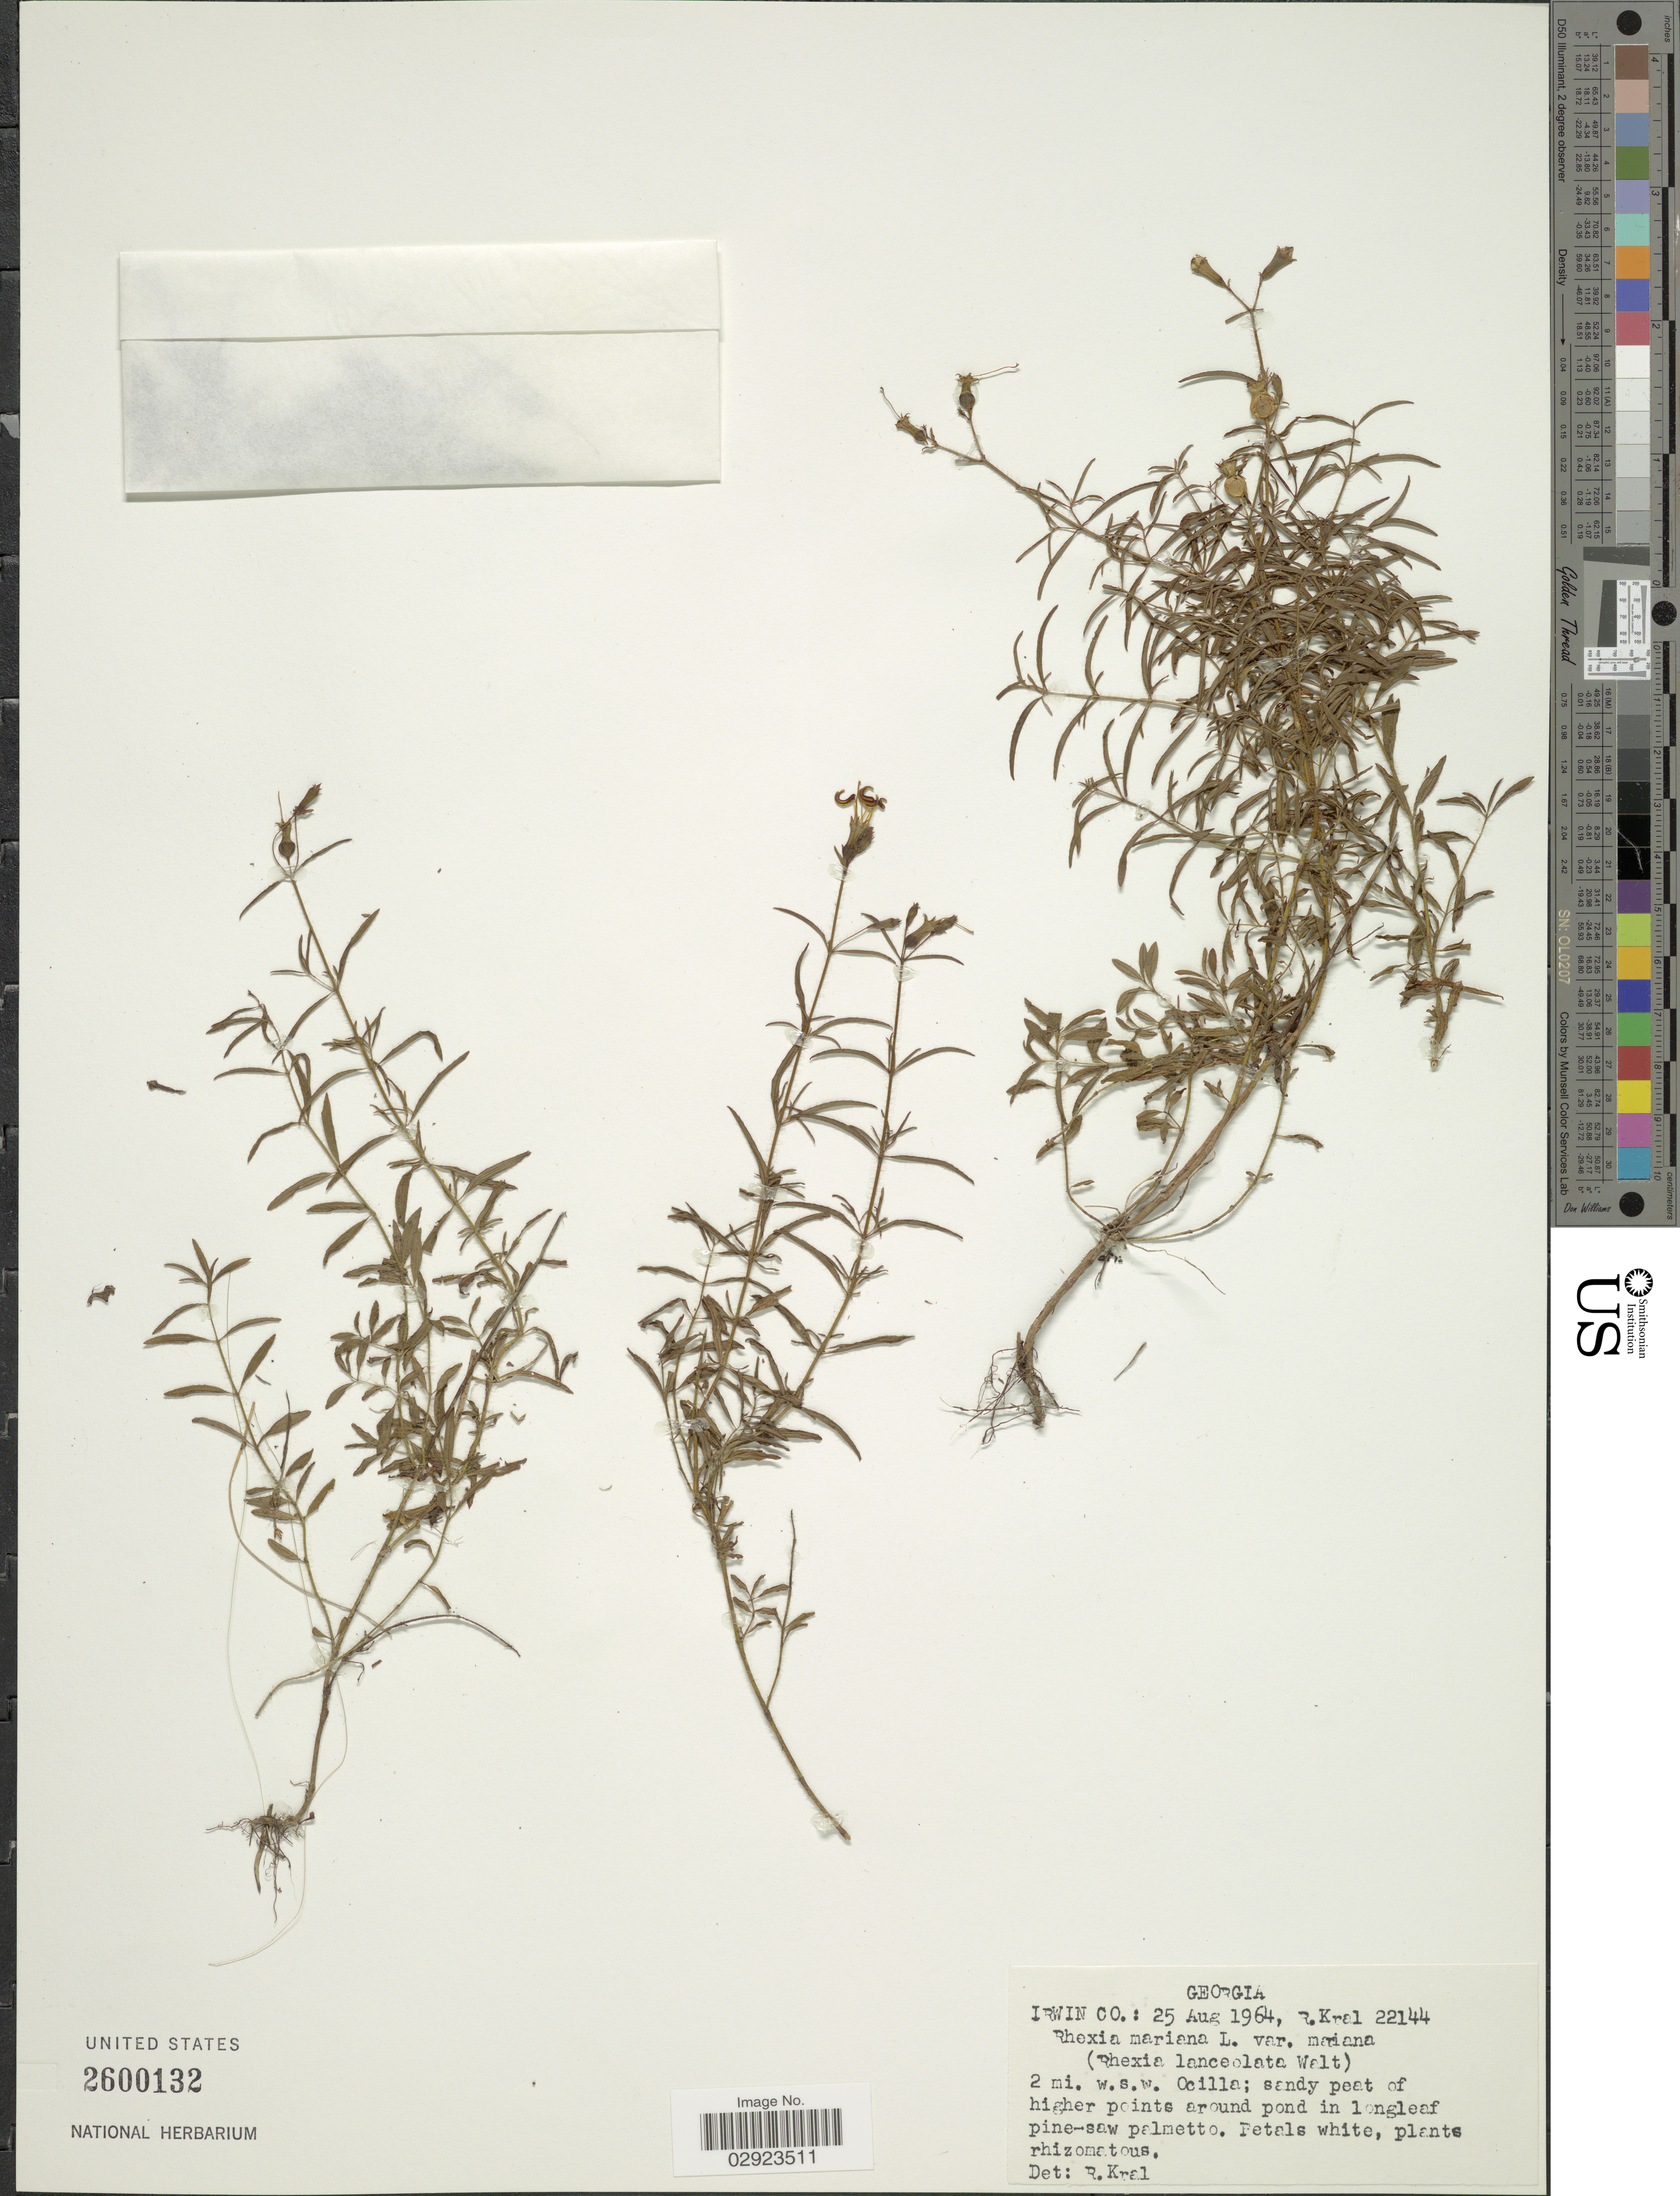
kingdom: Plantae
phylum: Tracheophyta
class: Magnoliopsida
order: Myrtales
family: Melastomataceae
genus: Rhexia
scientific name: Rhexia mariana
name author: L.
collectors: R. Kral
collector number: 22144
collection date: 1964-08-25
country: United States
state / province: Georgia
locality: Irwin Co. 2 mi. w.s.w. Ocilla.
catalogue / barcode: US 2600132